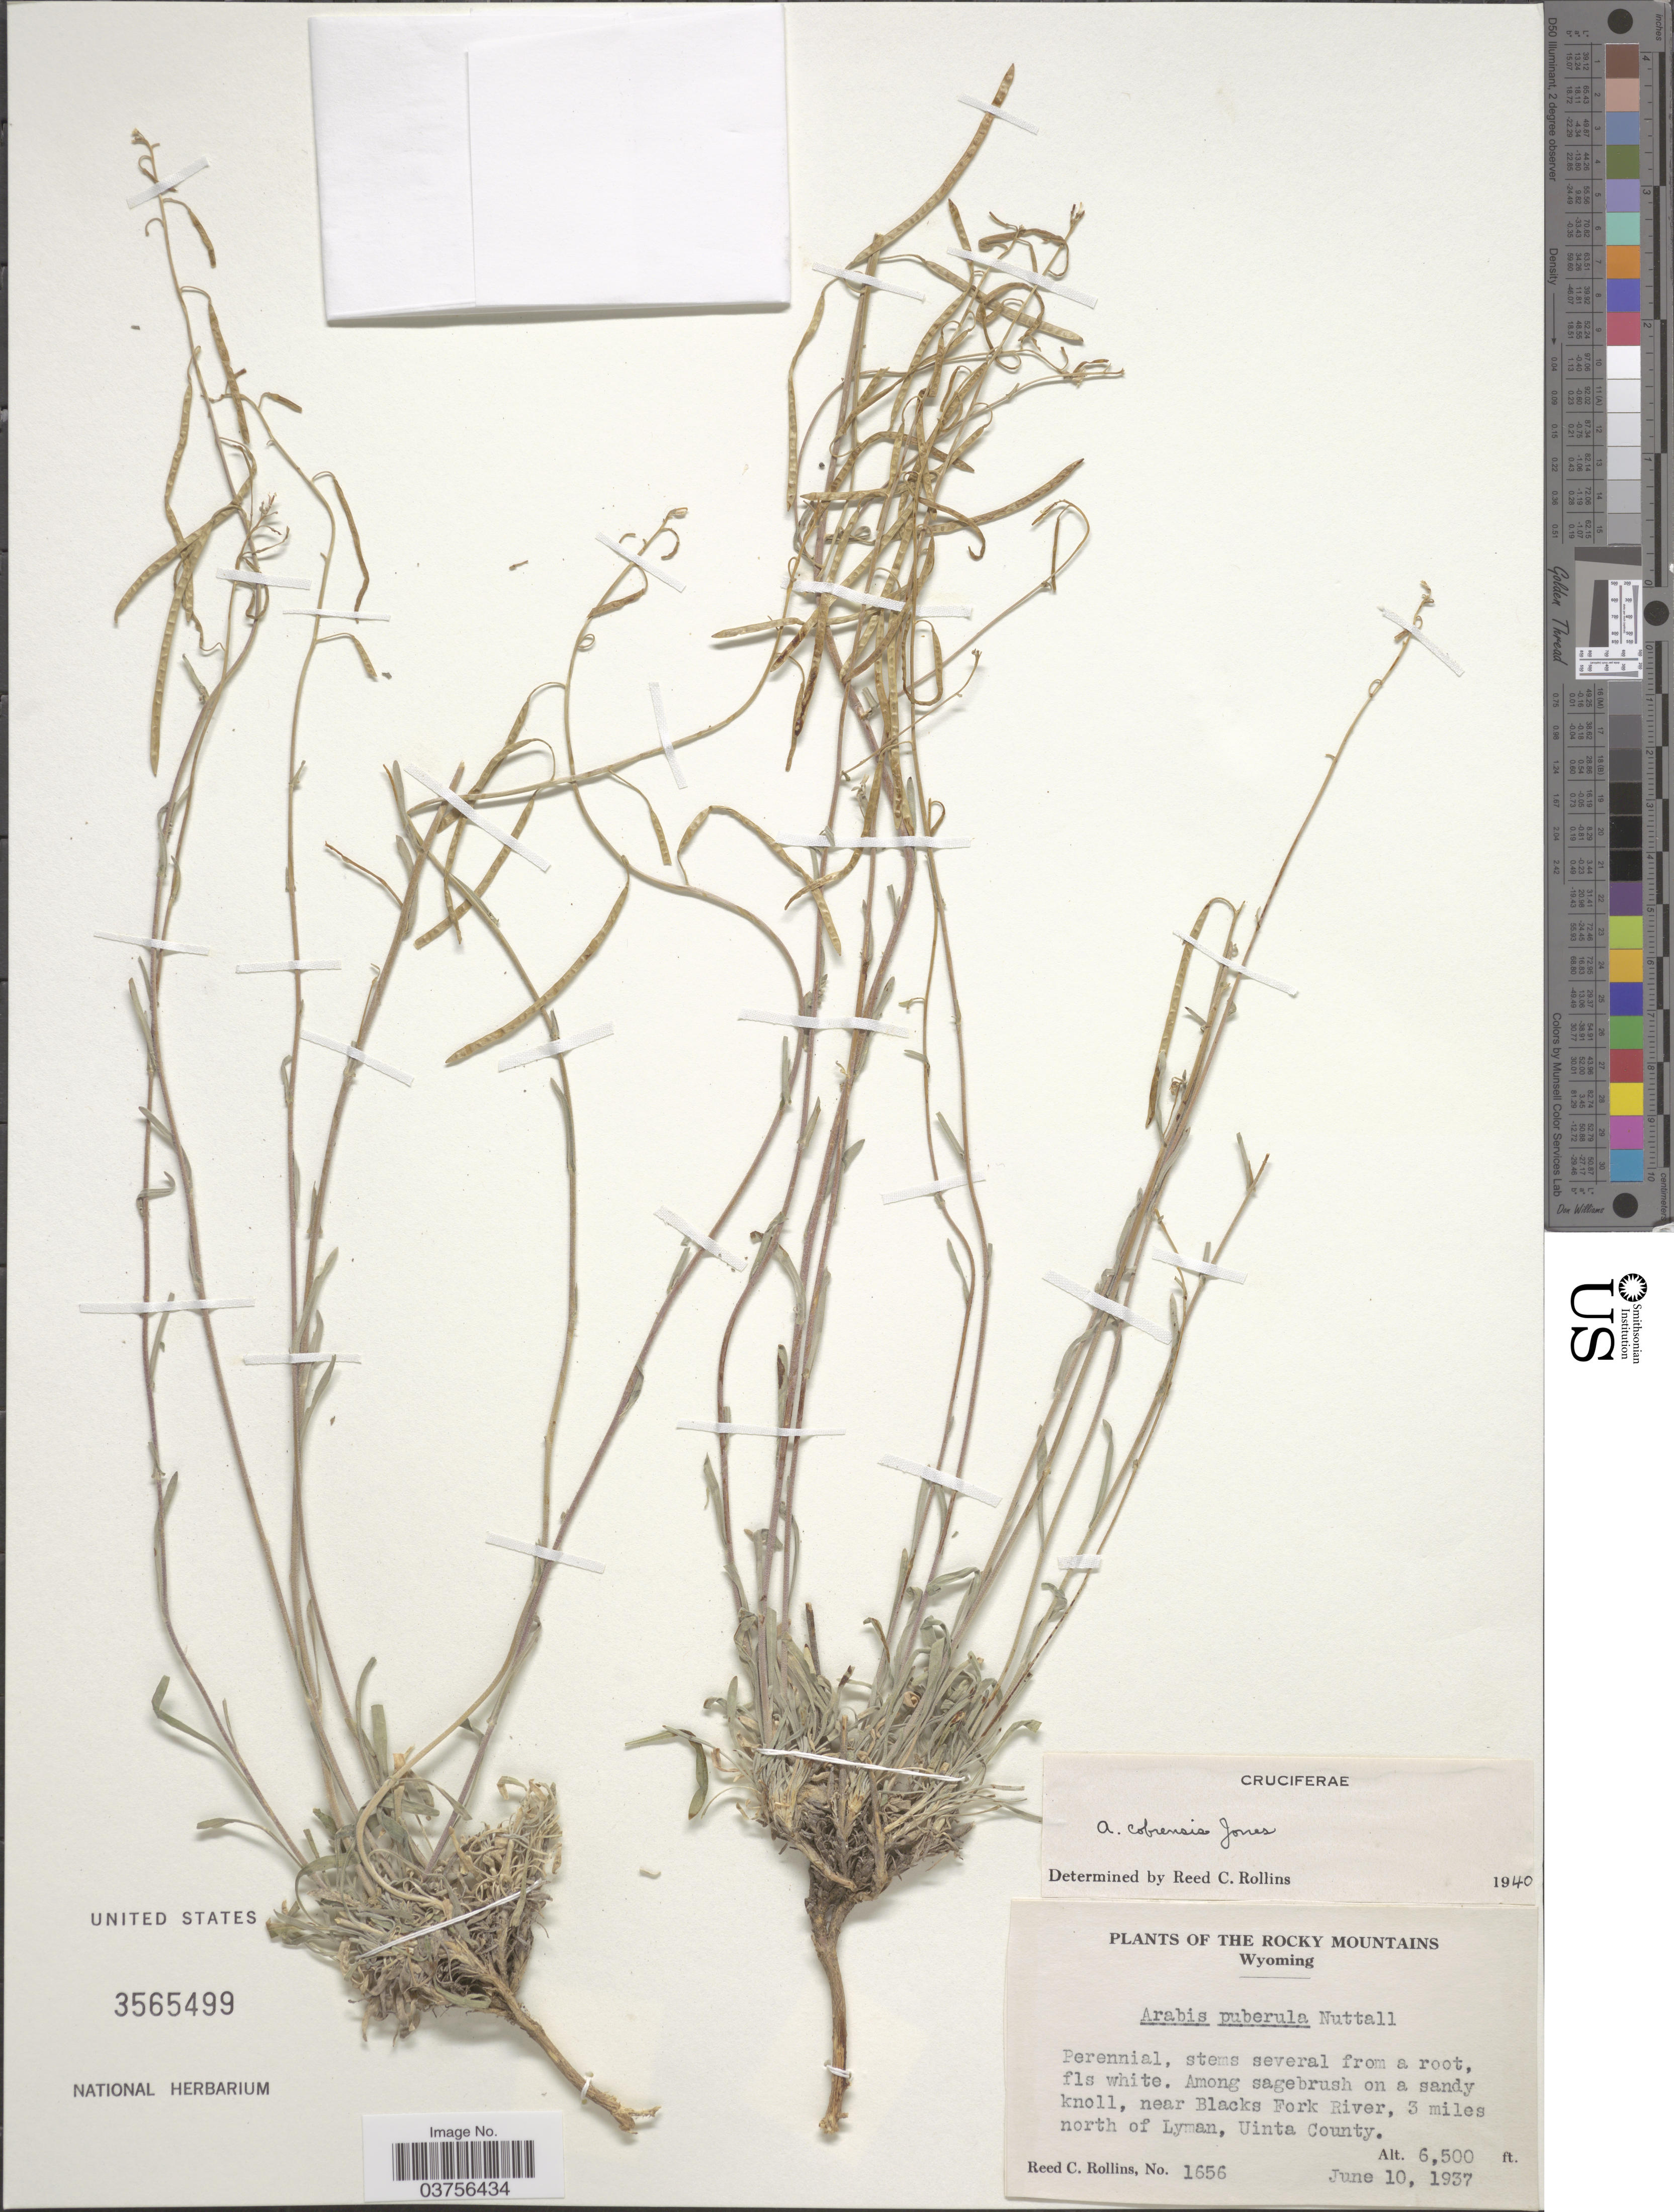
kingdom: Plantae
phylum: Tracheophyta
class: Magnoliopsida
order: Brassicales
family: Brassicaceae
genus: Arabis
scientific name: Arabis cobrensis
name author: M.E. Jones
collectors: R. C. Rollins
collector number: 1656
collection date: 1937-06-10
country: United States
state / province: Wyoming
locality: The Rocky Mountains. Near Blacks Fork River, 3 miles north of Lyman, Uinta County.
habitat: among sagebrush on sandy knoll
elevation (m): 1981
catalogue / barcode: US 3565499